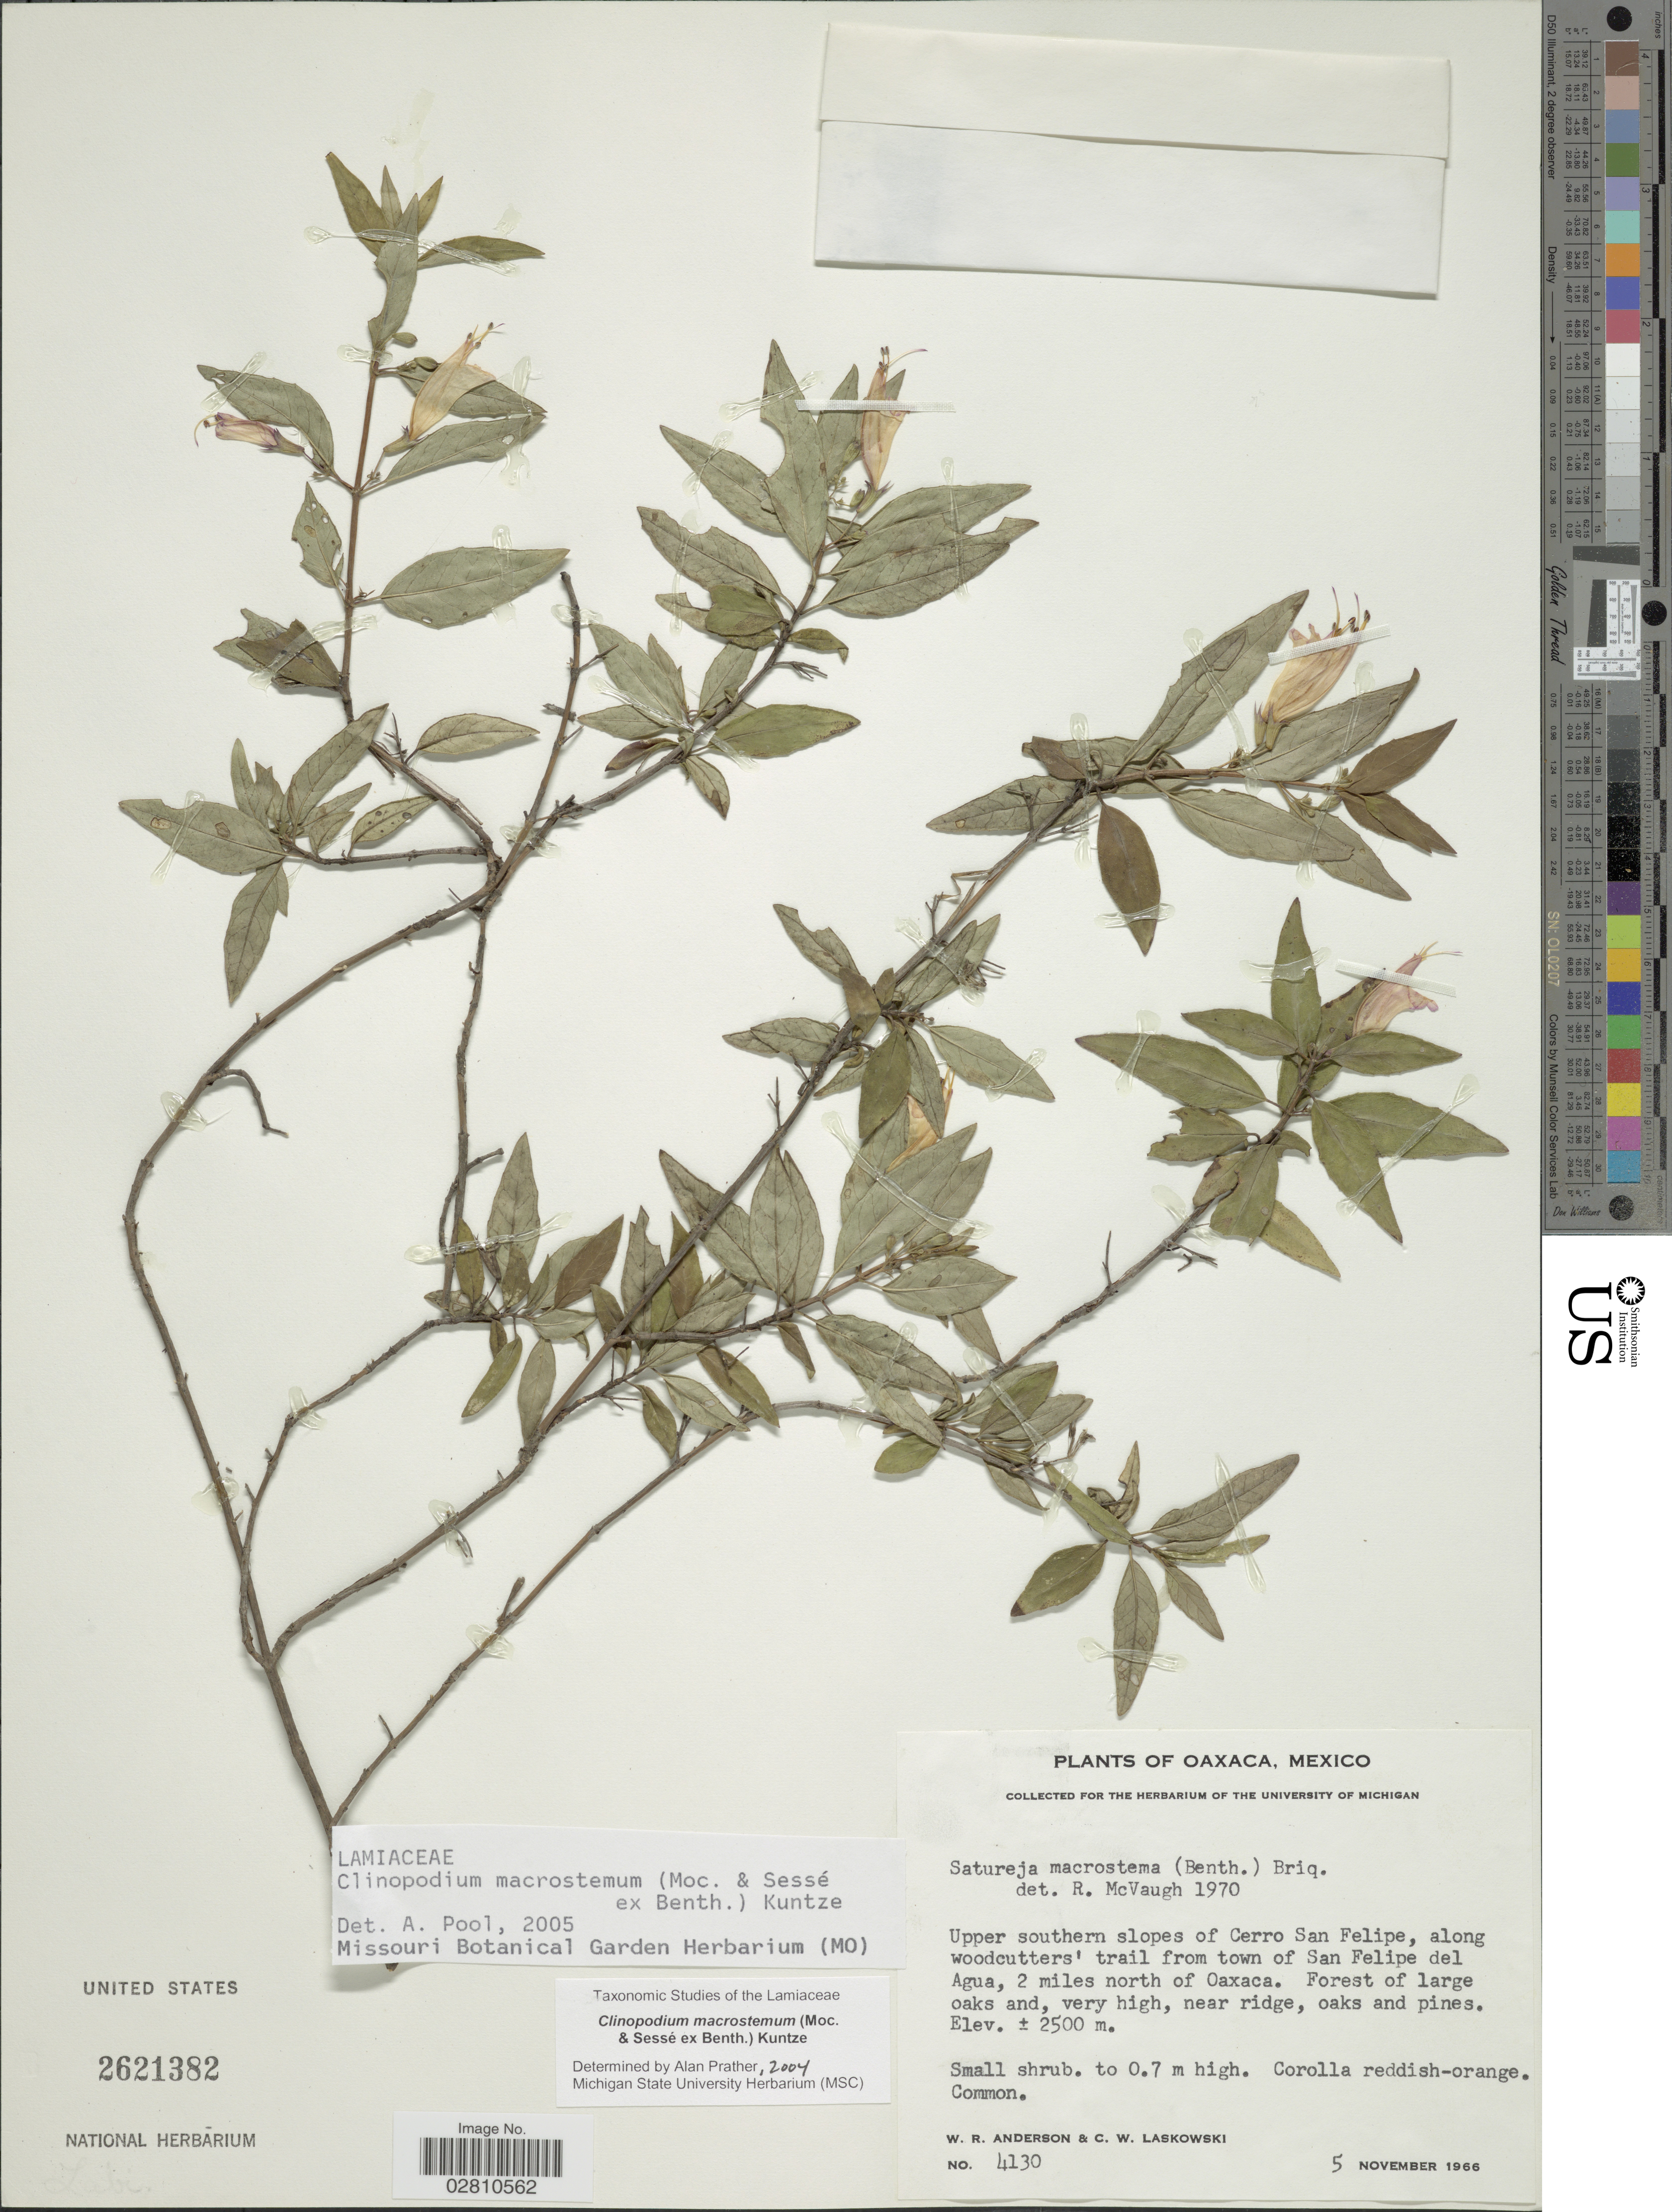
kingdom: Plantae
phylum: Tracheophyta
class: Magnoliopsida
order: Lamiales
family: Lamiaceae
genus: Clinopodium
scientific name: Clinopodium macrostemum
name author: (Moc. & Sessé ex Benth.) Kuntze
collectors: W. Anderson & C. Laskowski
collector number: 4130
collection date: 1966-11-05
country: Mexico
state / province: Oaxaca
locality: Upper southern slopes of Cerro San Felipe, along woodcutters' trail from town of San Felipe del Agua, 2 miles north of Oaxaca.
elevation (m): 2500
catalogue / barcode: US 2621382